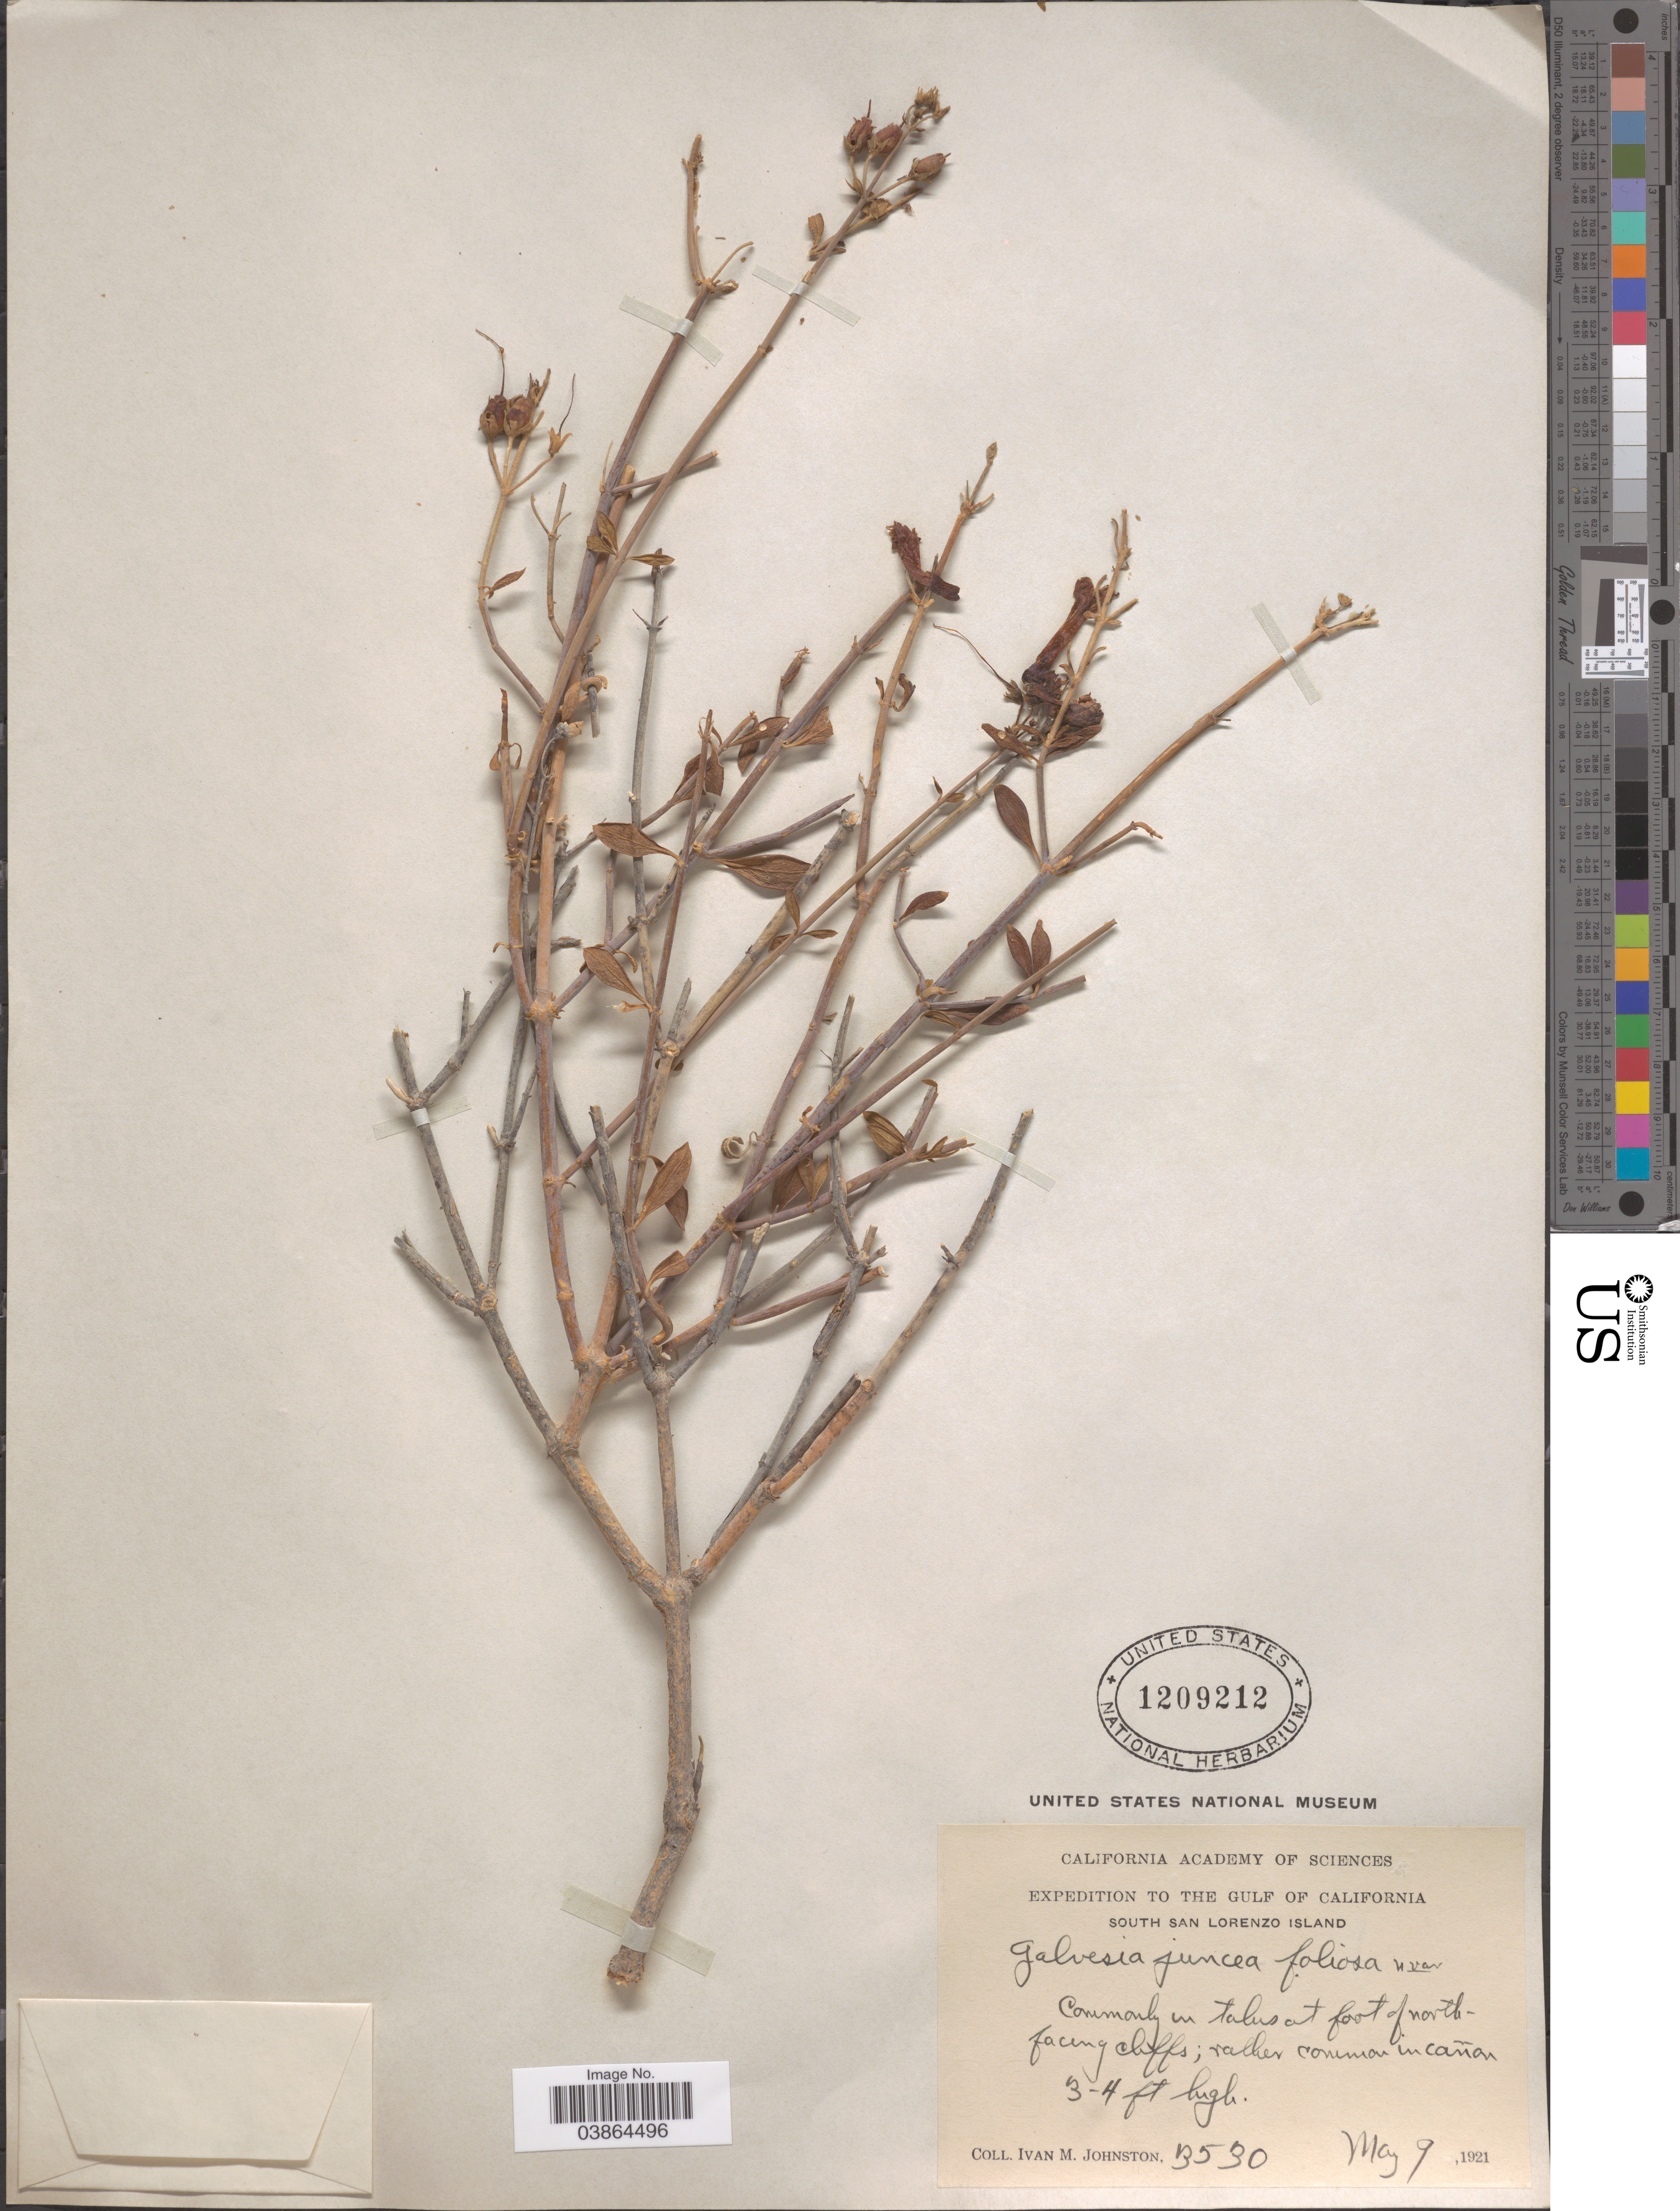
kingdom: Plantae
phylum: Tracheophyta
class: Magnoliopsida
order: Lamiales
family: Plantaginaceae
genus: Gambelia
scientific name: Gambelia juncea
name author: (Benth.) D.A. Sutton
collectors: I.M. Johnston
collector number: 3530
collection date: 1921-05-09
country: Mexico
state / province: Baja California Norte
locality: The Gulf of California. South San Lorenzo Island. At foot of north-facing cliffs.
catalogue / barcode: US 1209212